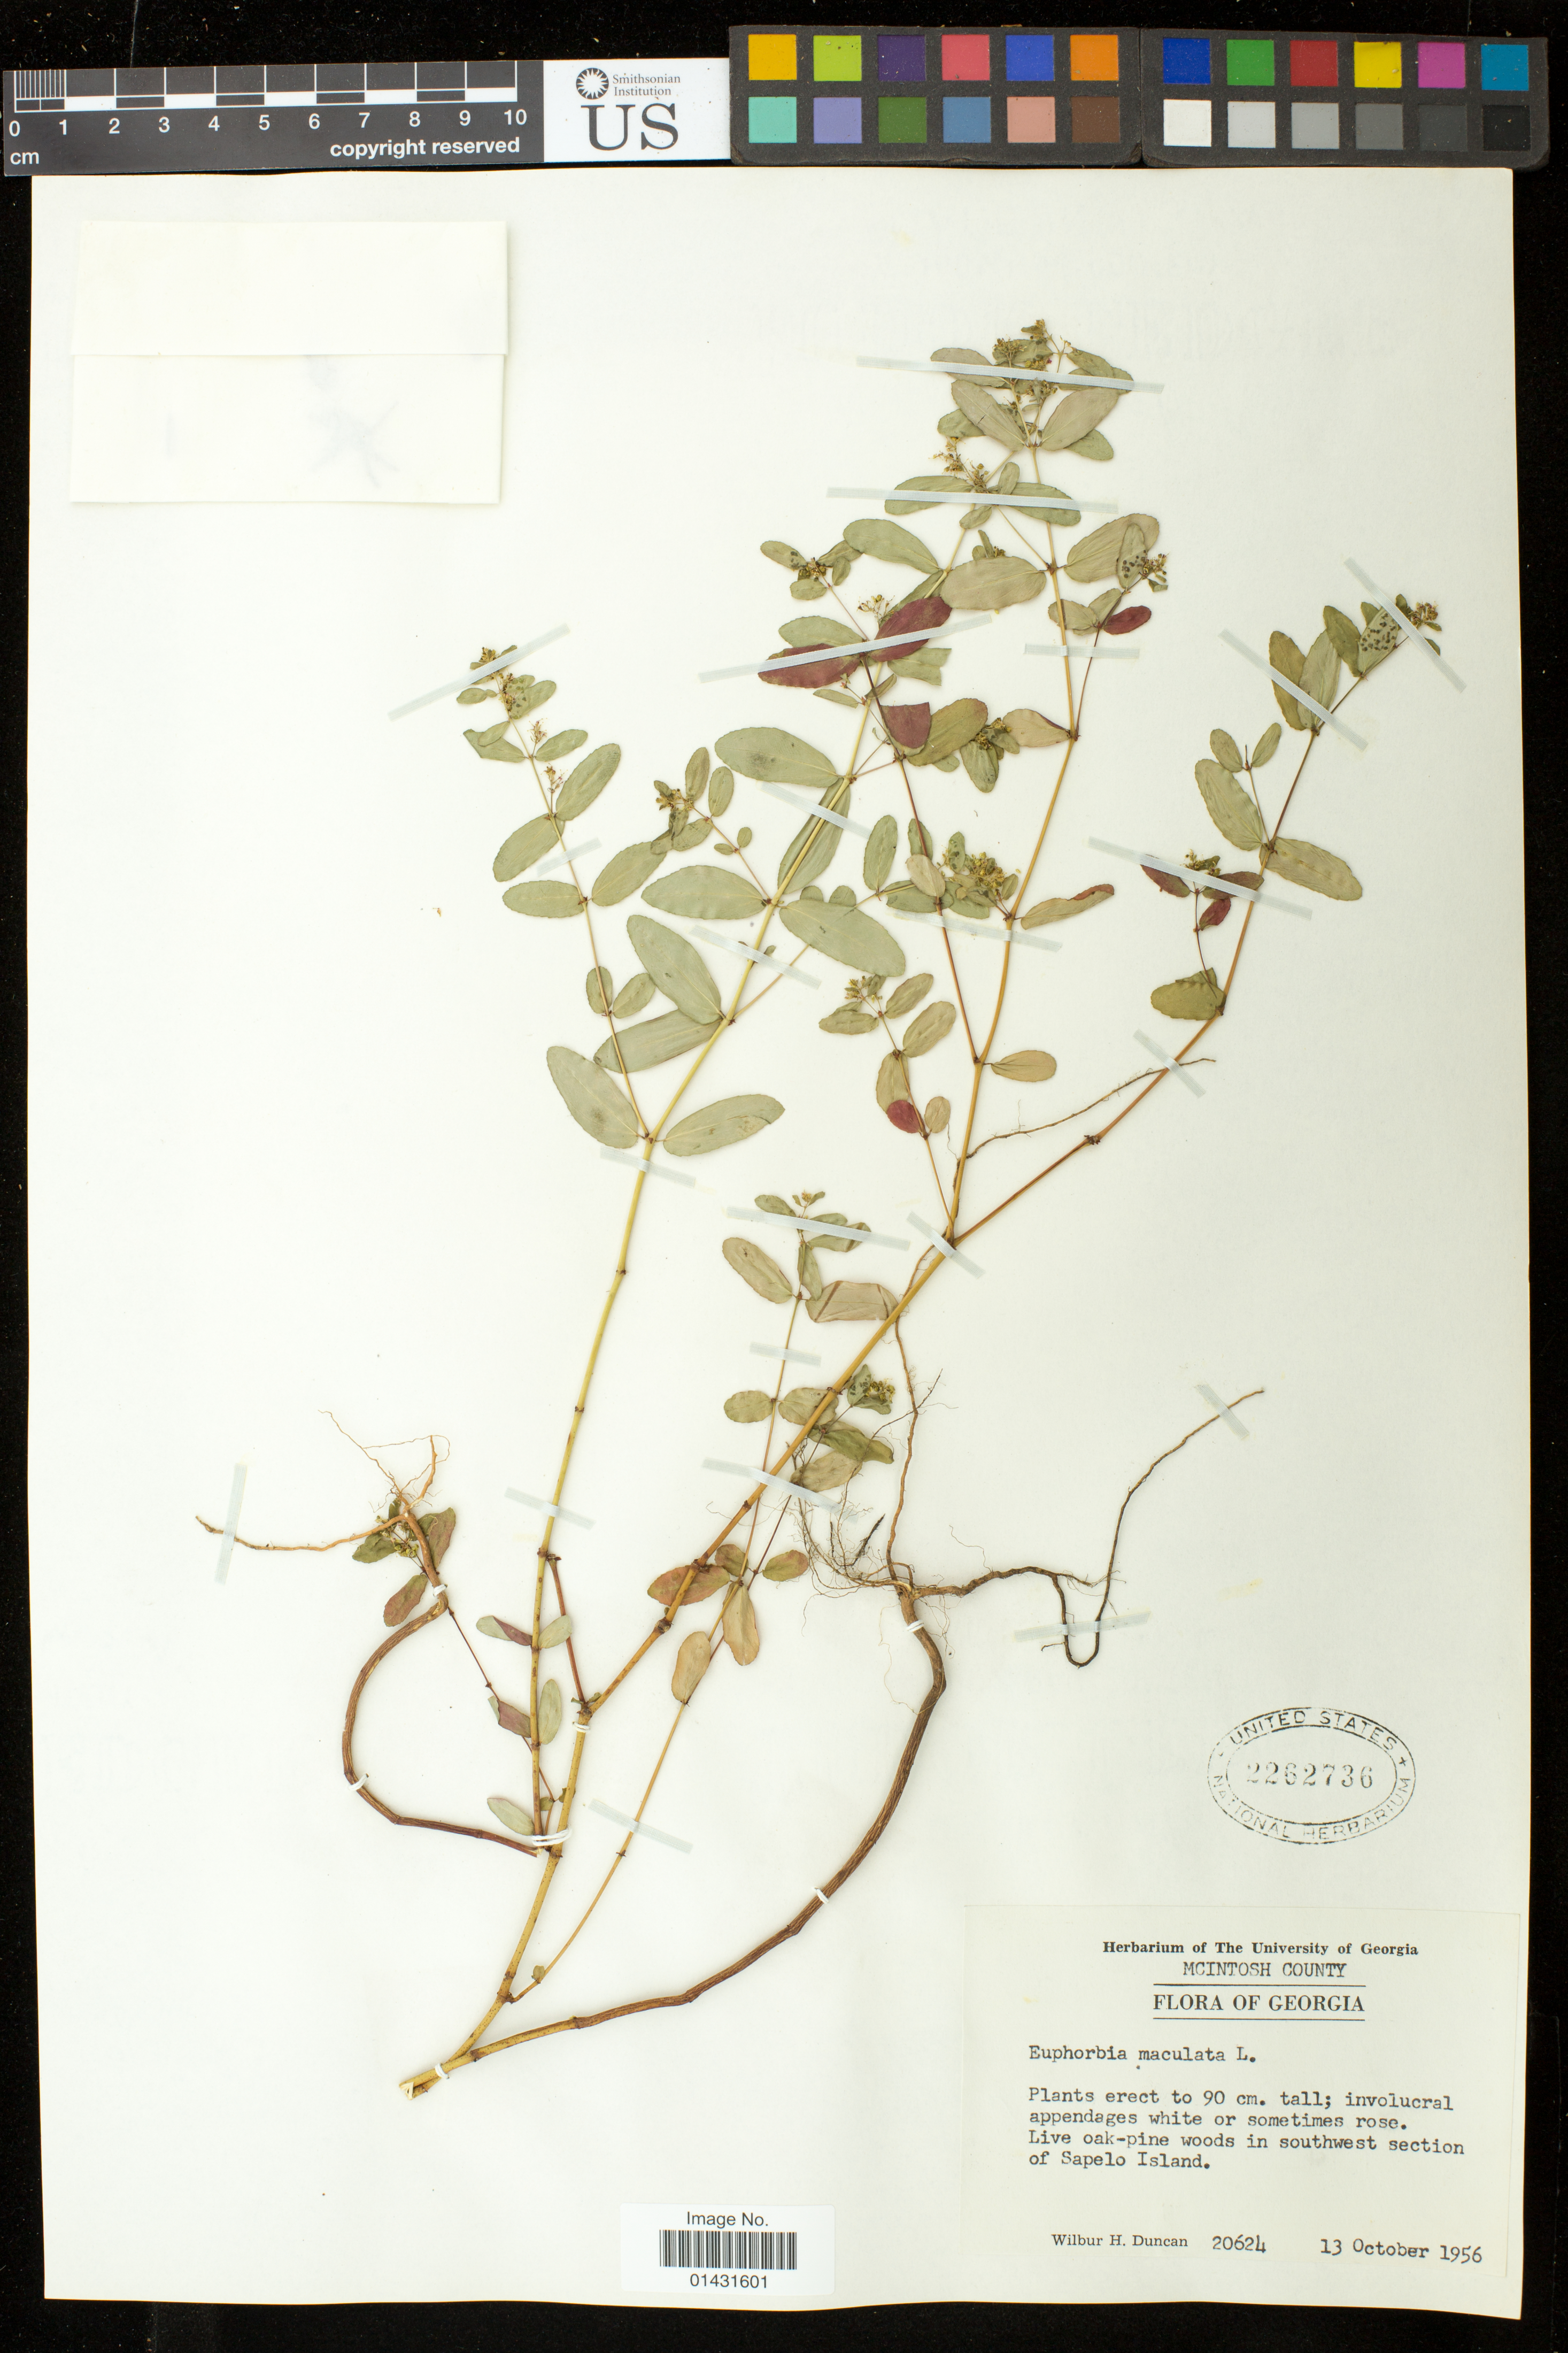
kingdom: Plantae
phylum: Tracheophyta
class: Magnoliopsida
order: Malpighiales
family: Euphorbiaceae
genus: Euphorbia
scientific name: Euphorbia hypericifolia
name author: L.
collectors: W. H. Duncan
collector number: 20624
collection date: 1956-10-13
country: United States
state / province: Georgia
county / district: McIntosh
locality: Live oak-pine woods in southwest section of Sapelo Island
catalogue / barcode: US 2262736